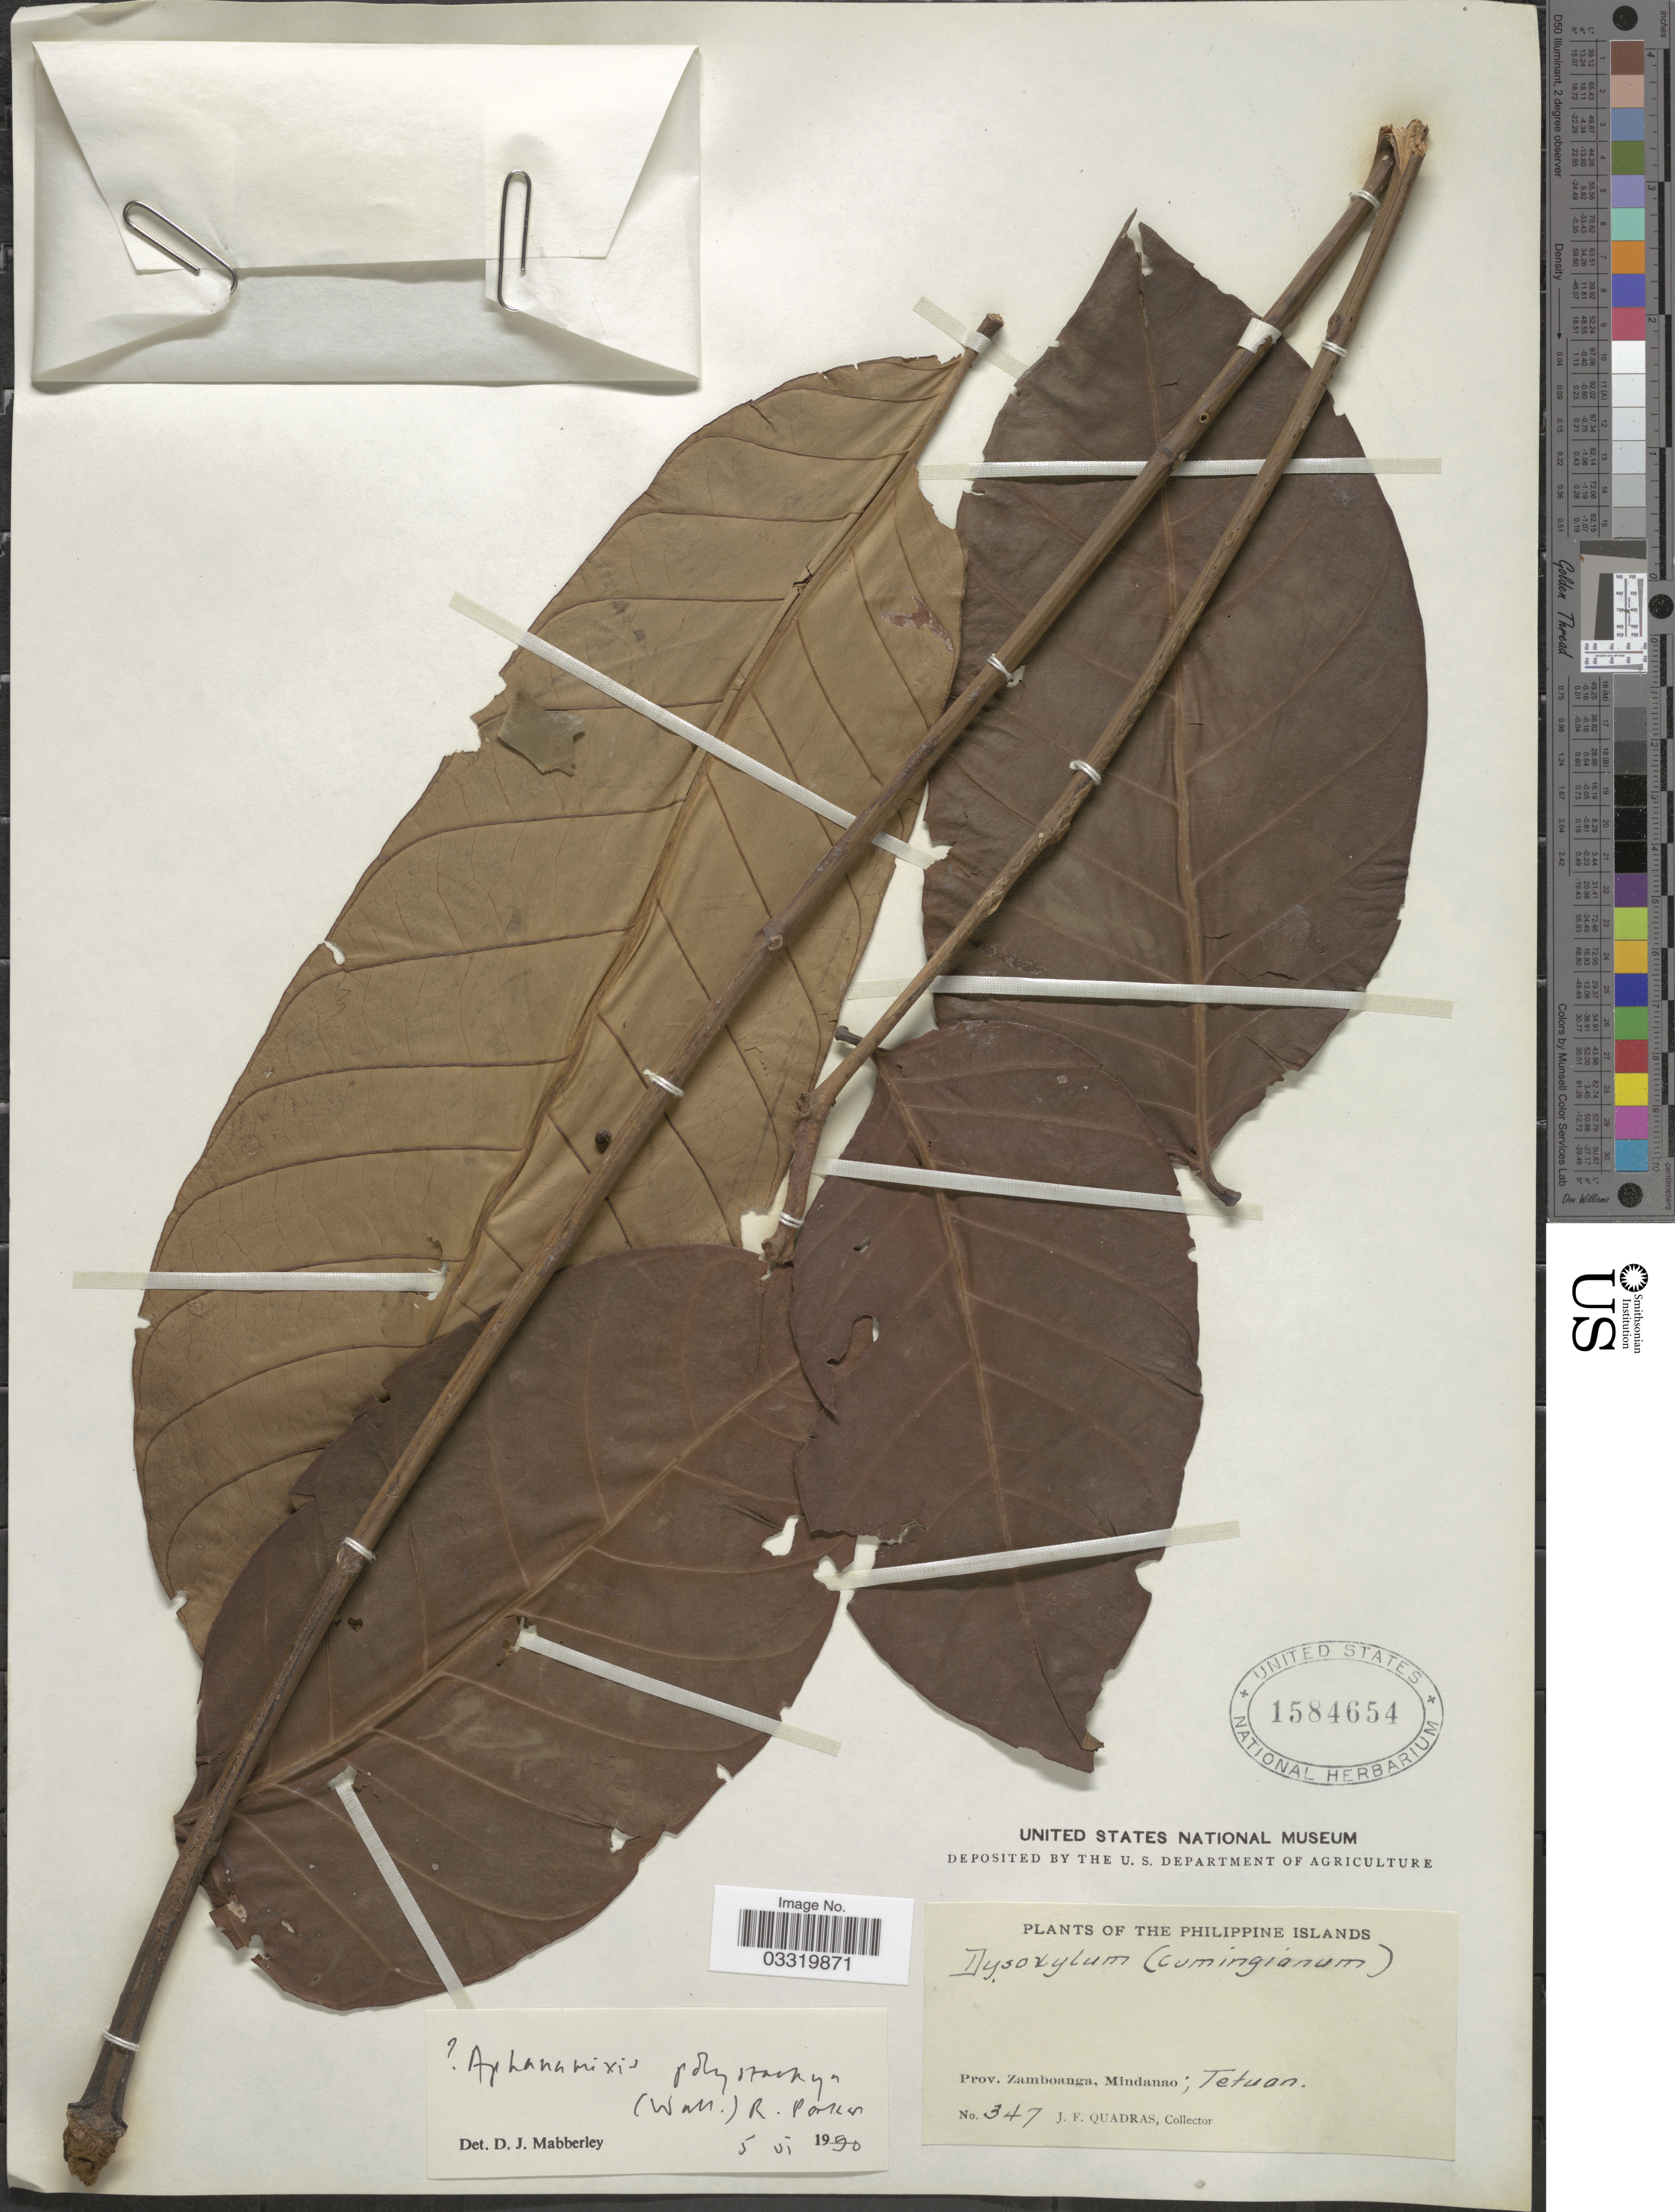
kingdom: Plantae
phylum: Tracheophyta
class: Magnoliopsida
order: Sapindales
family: Meliaceae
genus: Aphanamixis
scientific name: Aphanamixis polystachya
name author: (Wall.) R. Parker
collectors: J. Quadras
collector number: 347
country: Philippines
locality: Prov. Zamboanga, Mindanao; Tetuan.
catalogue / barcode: US 1584654